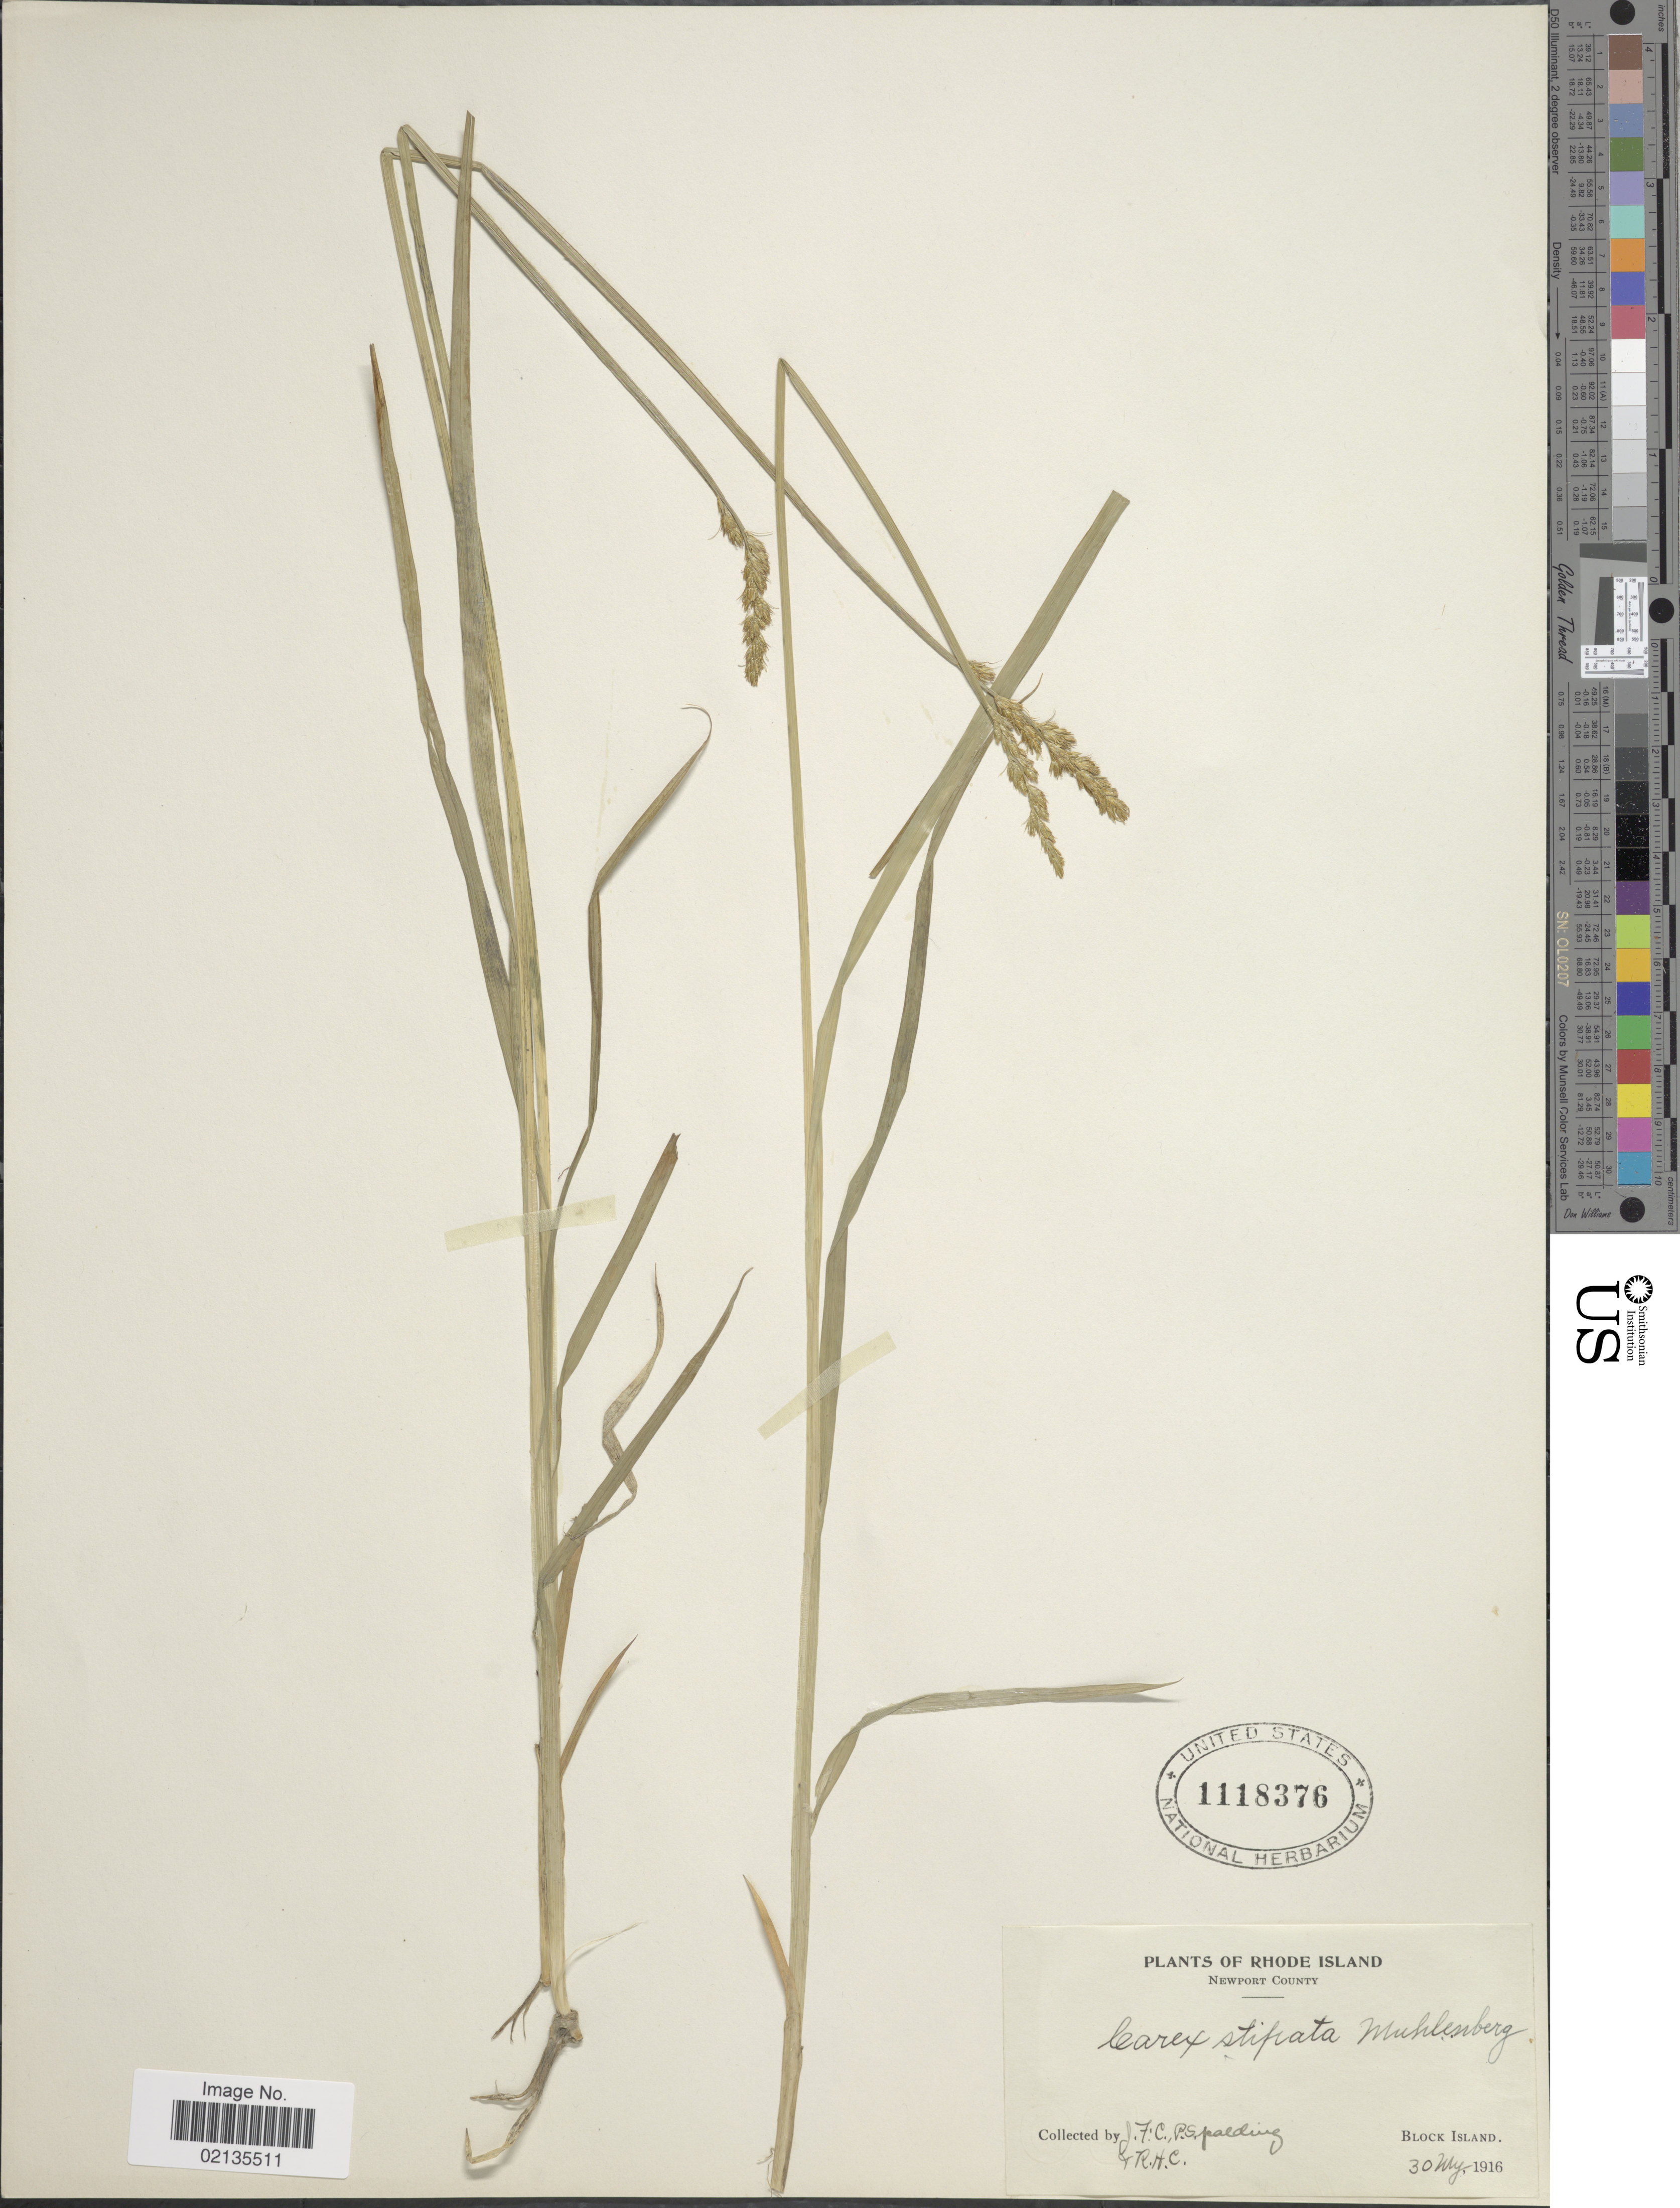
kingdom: Plantae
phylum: Tracheophyta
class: Liliopsida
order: Poales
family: Cyperaceae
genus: Carex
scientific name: Carex stipata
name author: Muhl. ex Willd.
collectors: J. Collins, P. Spalding & R. Spalding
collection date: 1916-05-30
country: United States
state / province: Rhode Island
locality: Newport County, Block Island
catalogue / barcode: US 1118376